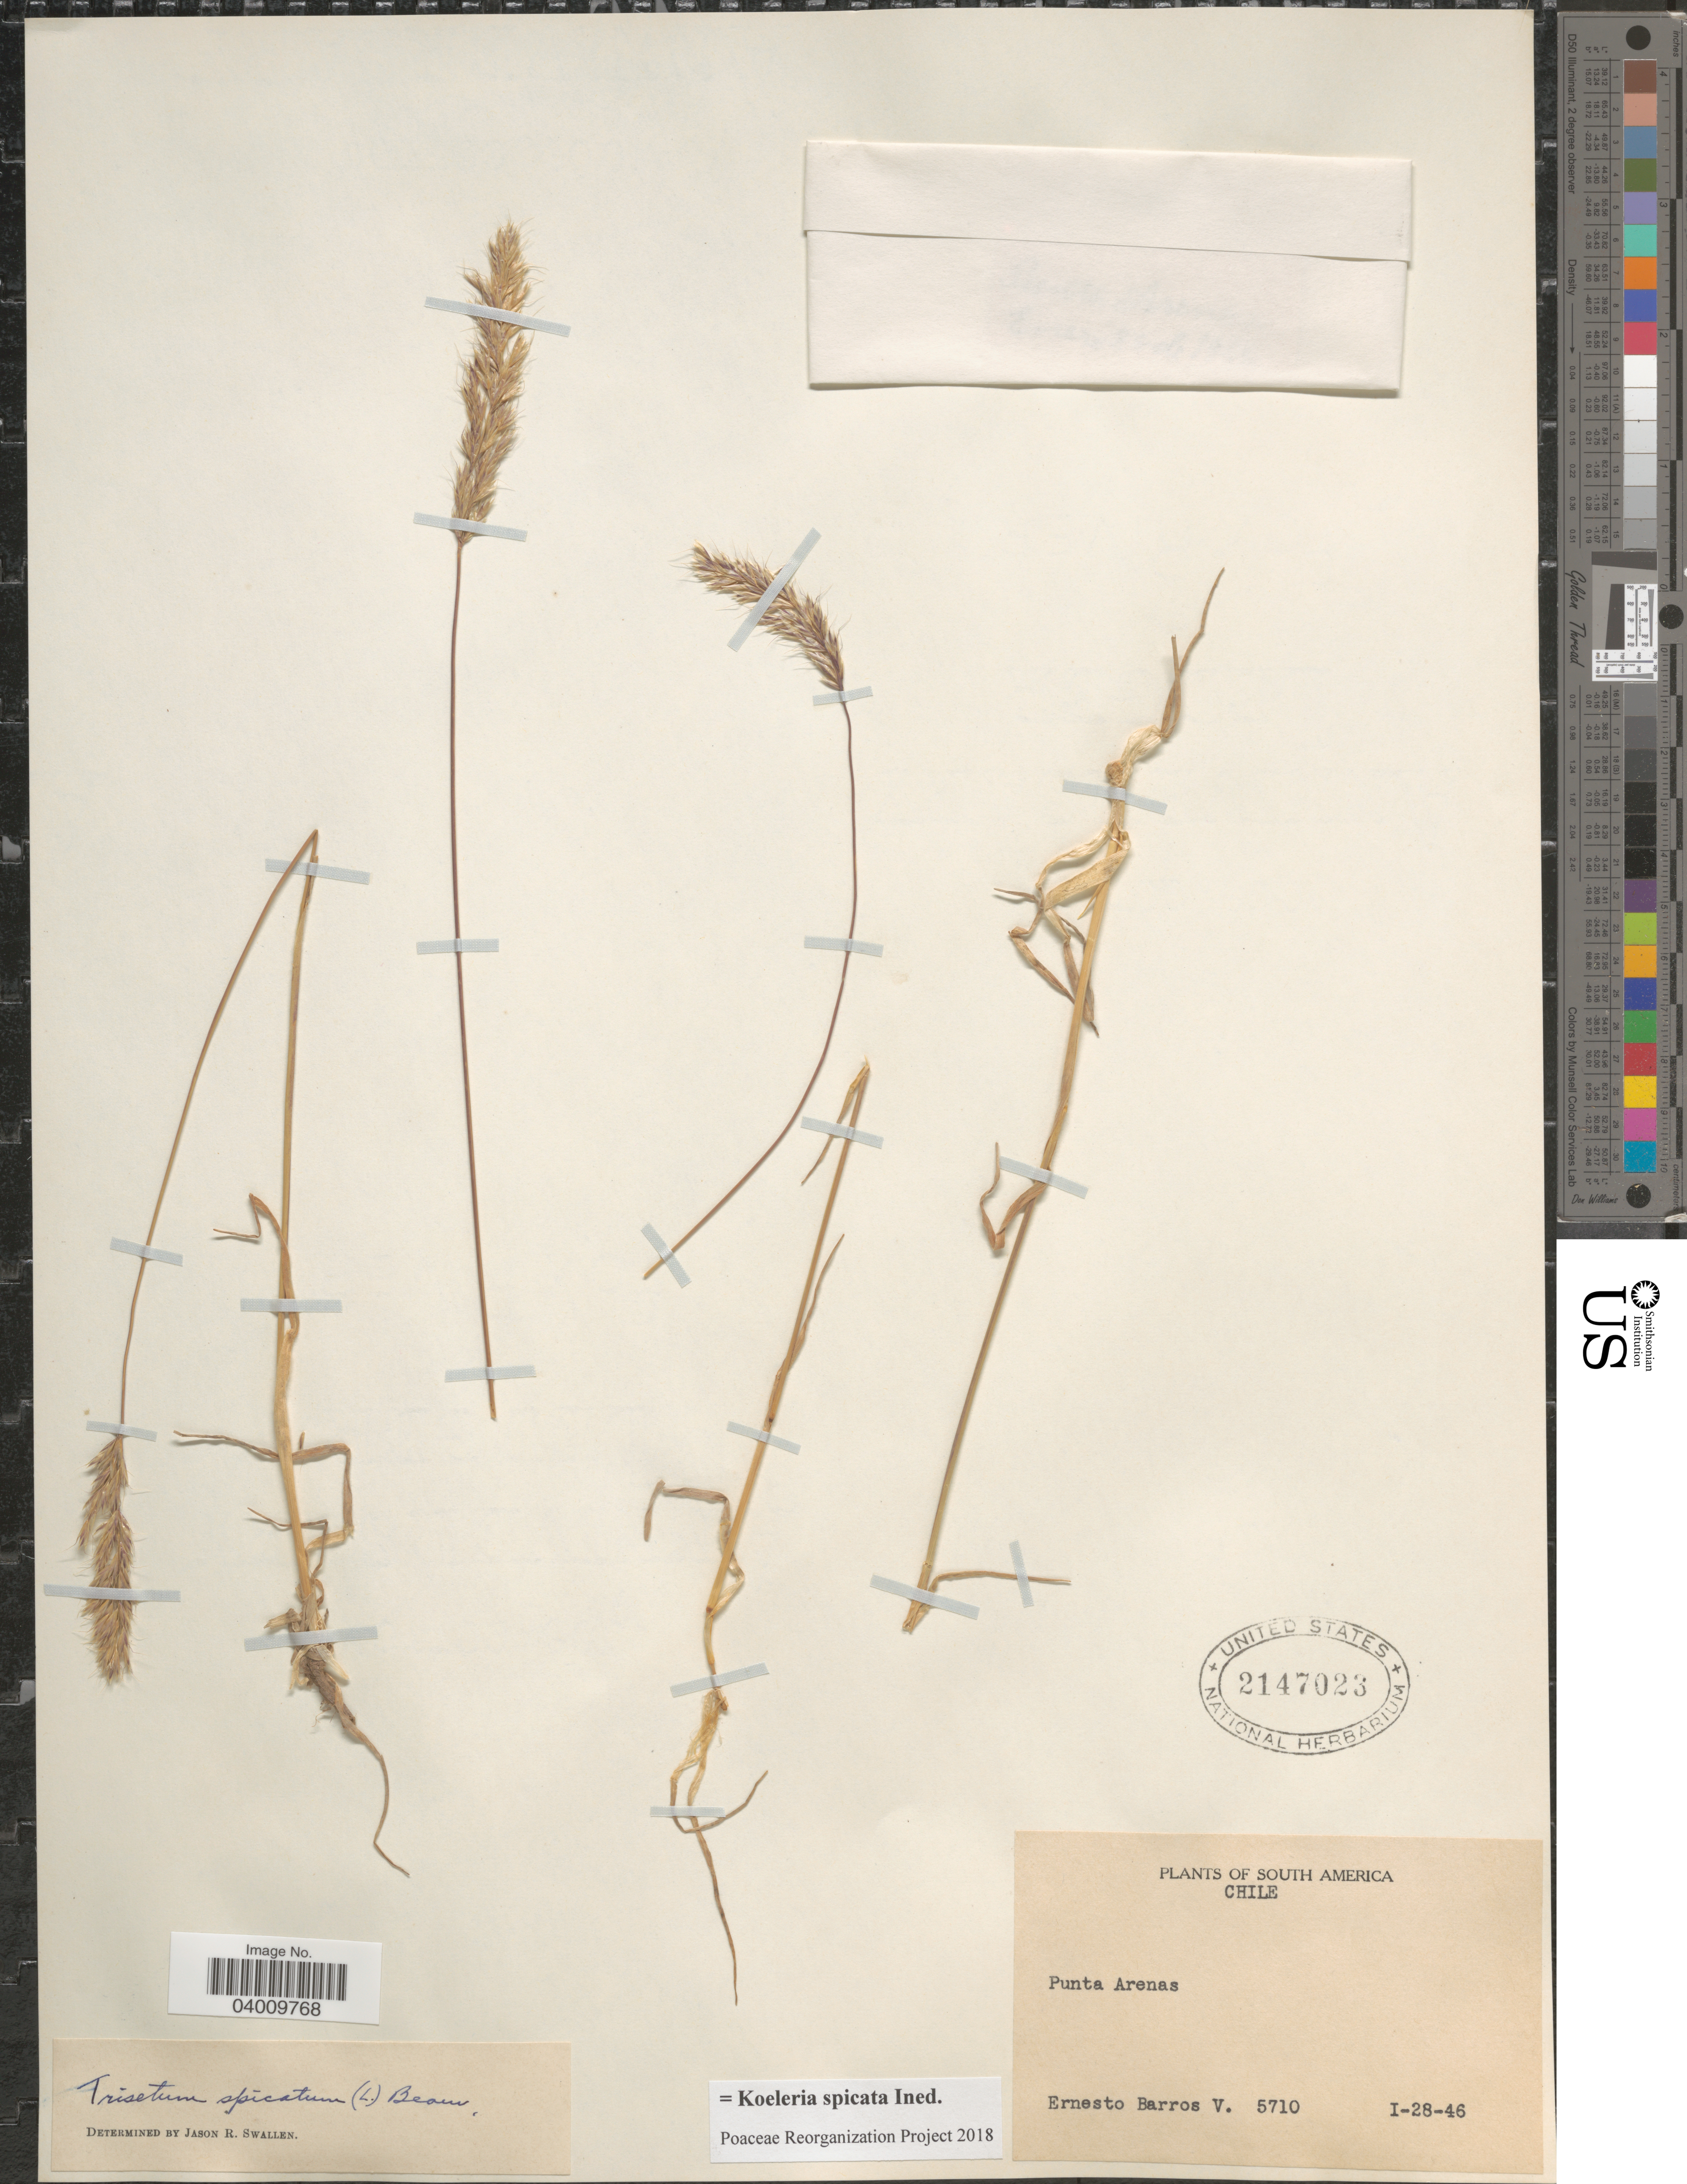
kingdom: Plantae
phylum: Tracheophyta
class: Liliopsida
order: Poales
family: Poaceae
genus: Koeleria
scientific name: Koeleria spicata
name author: (L.) Barberá et al.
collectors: E. Barros V.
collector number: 5710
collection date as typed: Transcribed d/m/y: 28/1/46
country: Chile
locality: Punta Arenas.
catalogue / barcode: US 2147023